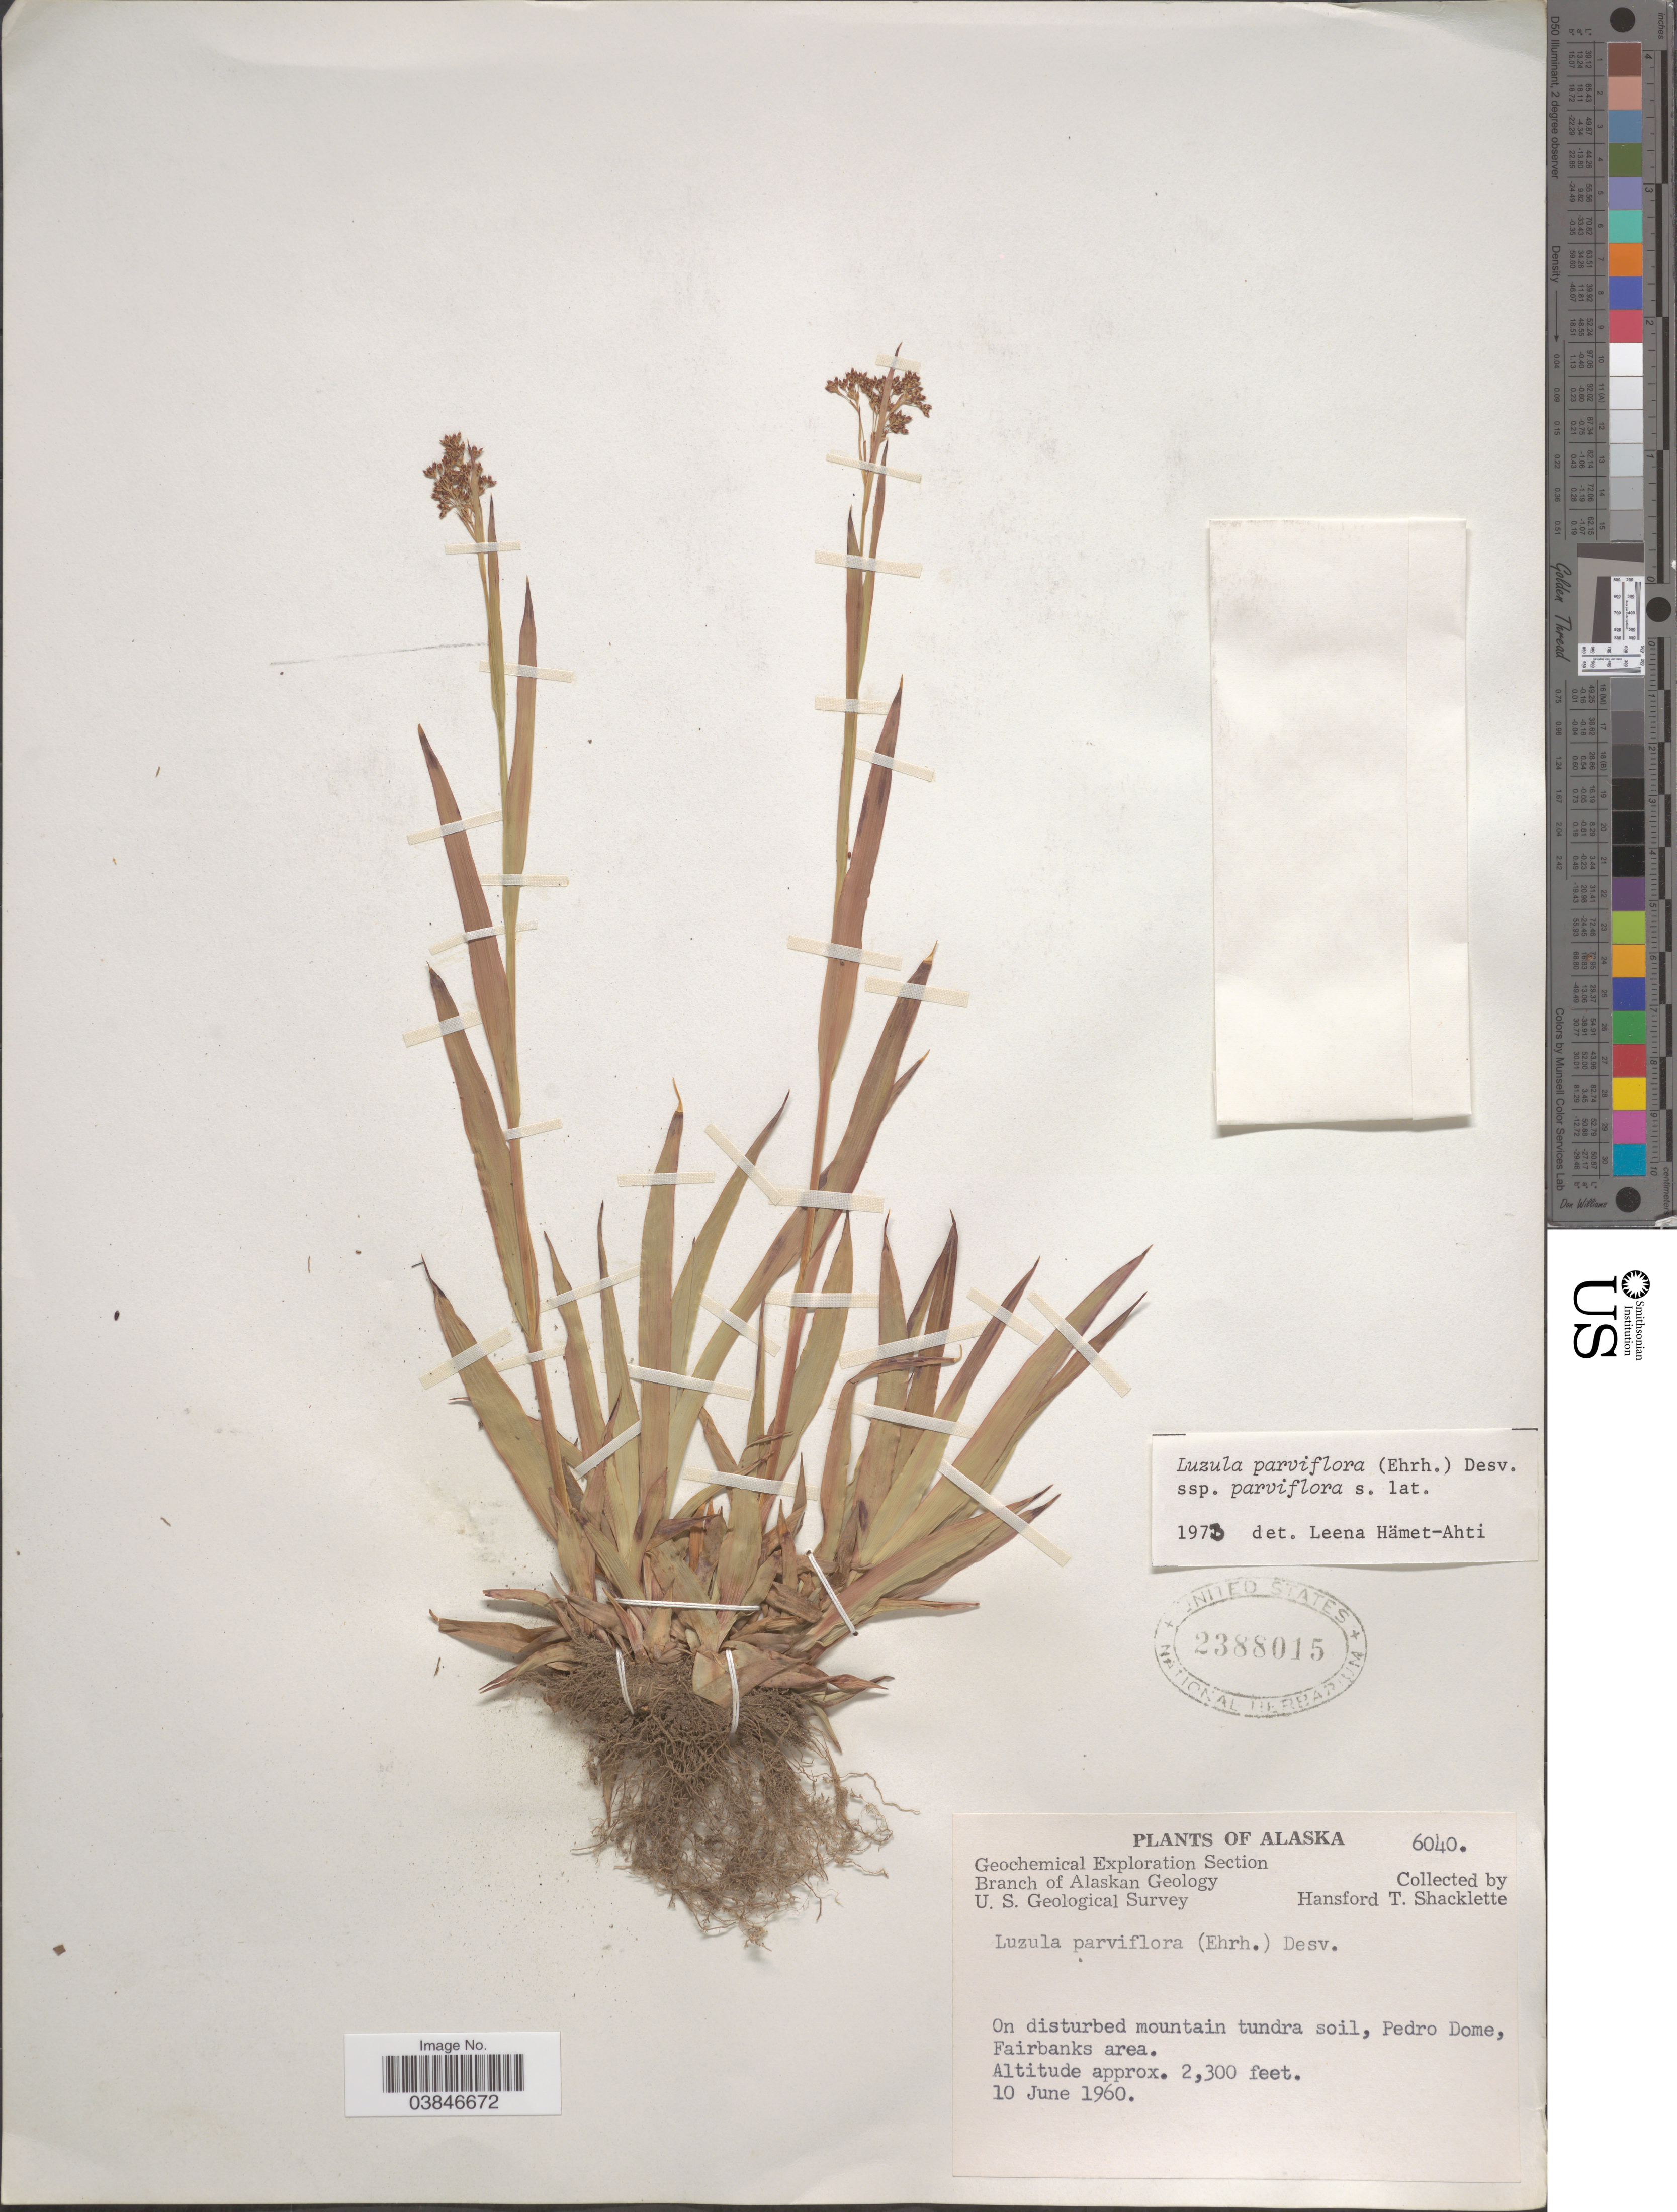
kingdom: Plantae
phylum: Tracheophyta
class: Liliopsida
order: Poales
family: Juncaceae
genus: Luzula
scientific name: Luzula parviflora subsp. parviflora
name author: (Ehrh.) Desv.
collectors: H. Shacklette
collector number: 6040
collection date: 1960-06-10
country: United States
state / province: Alaska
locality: Pedro Dome, Fairbanks area.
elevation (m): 701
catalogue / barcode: US 2388015